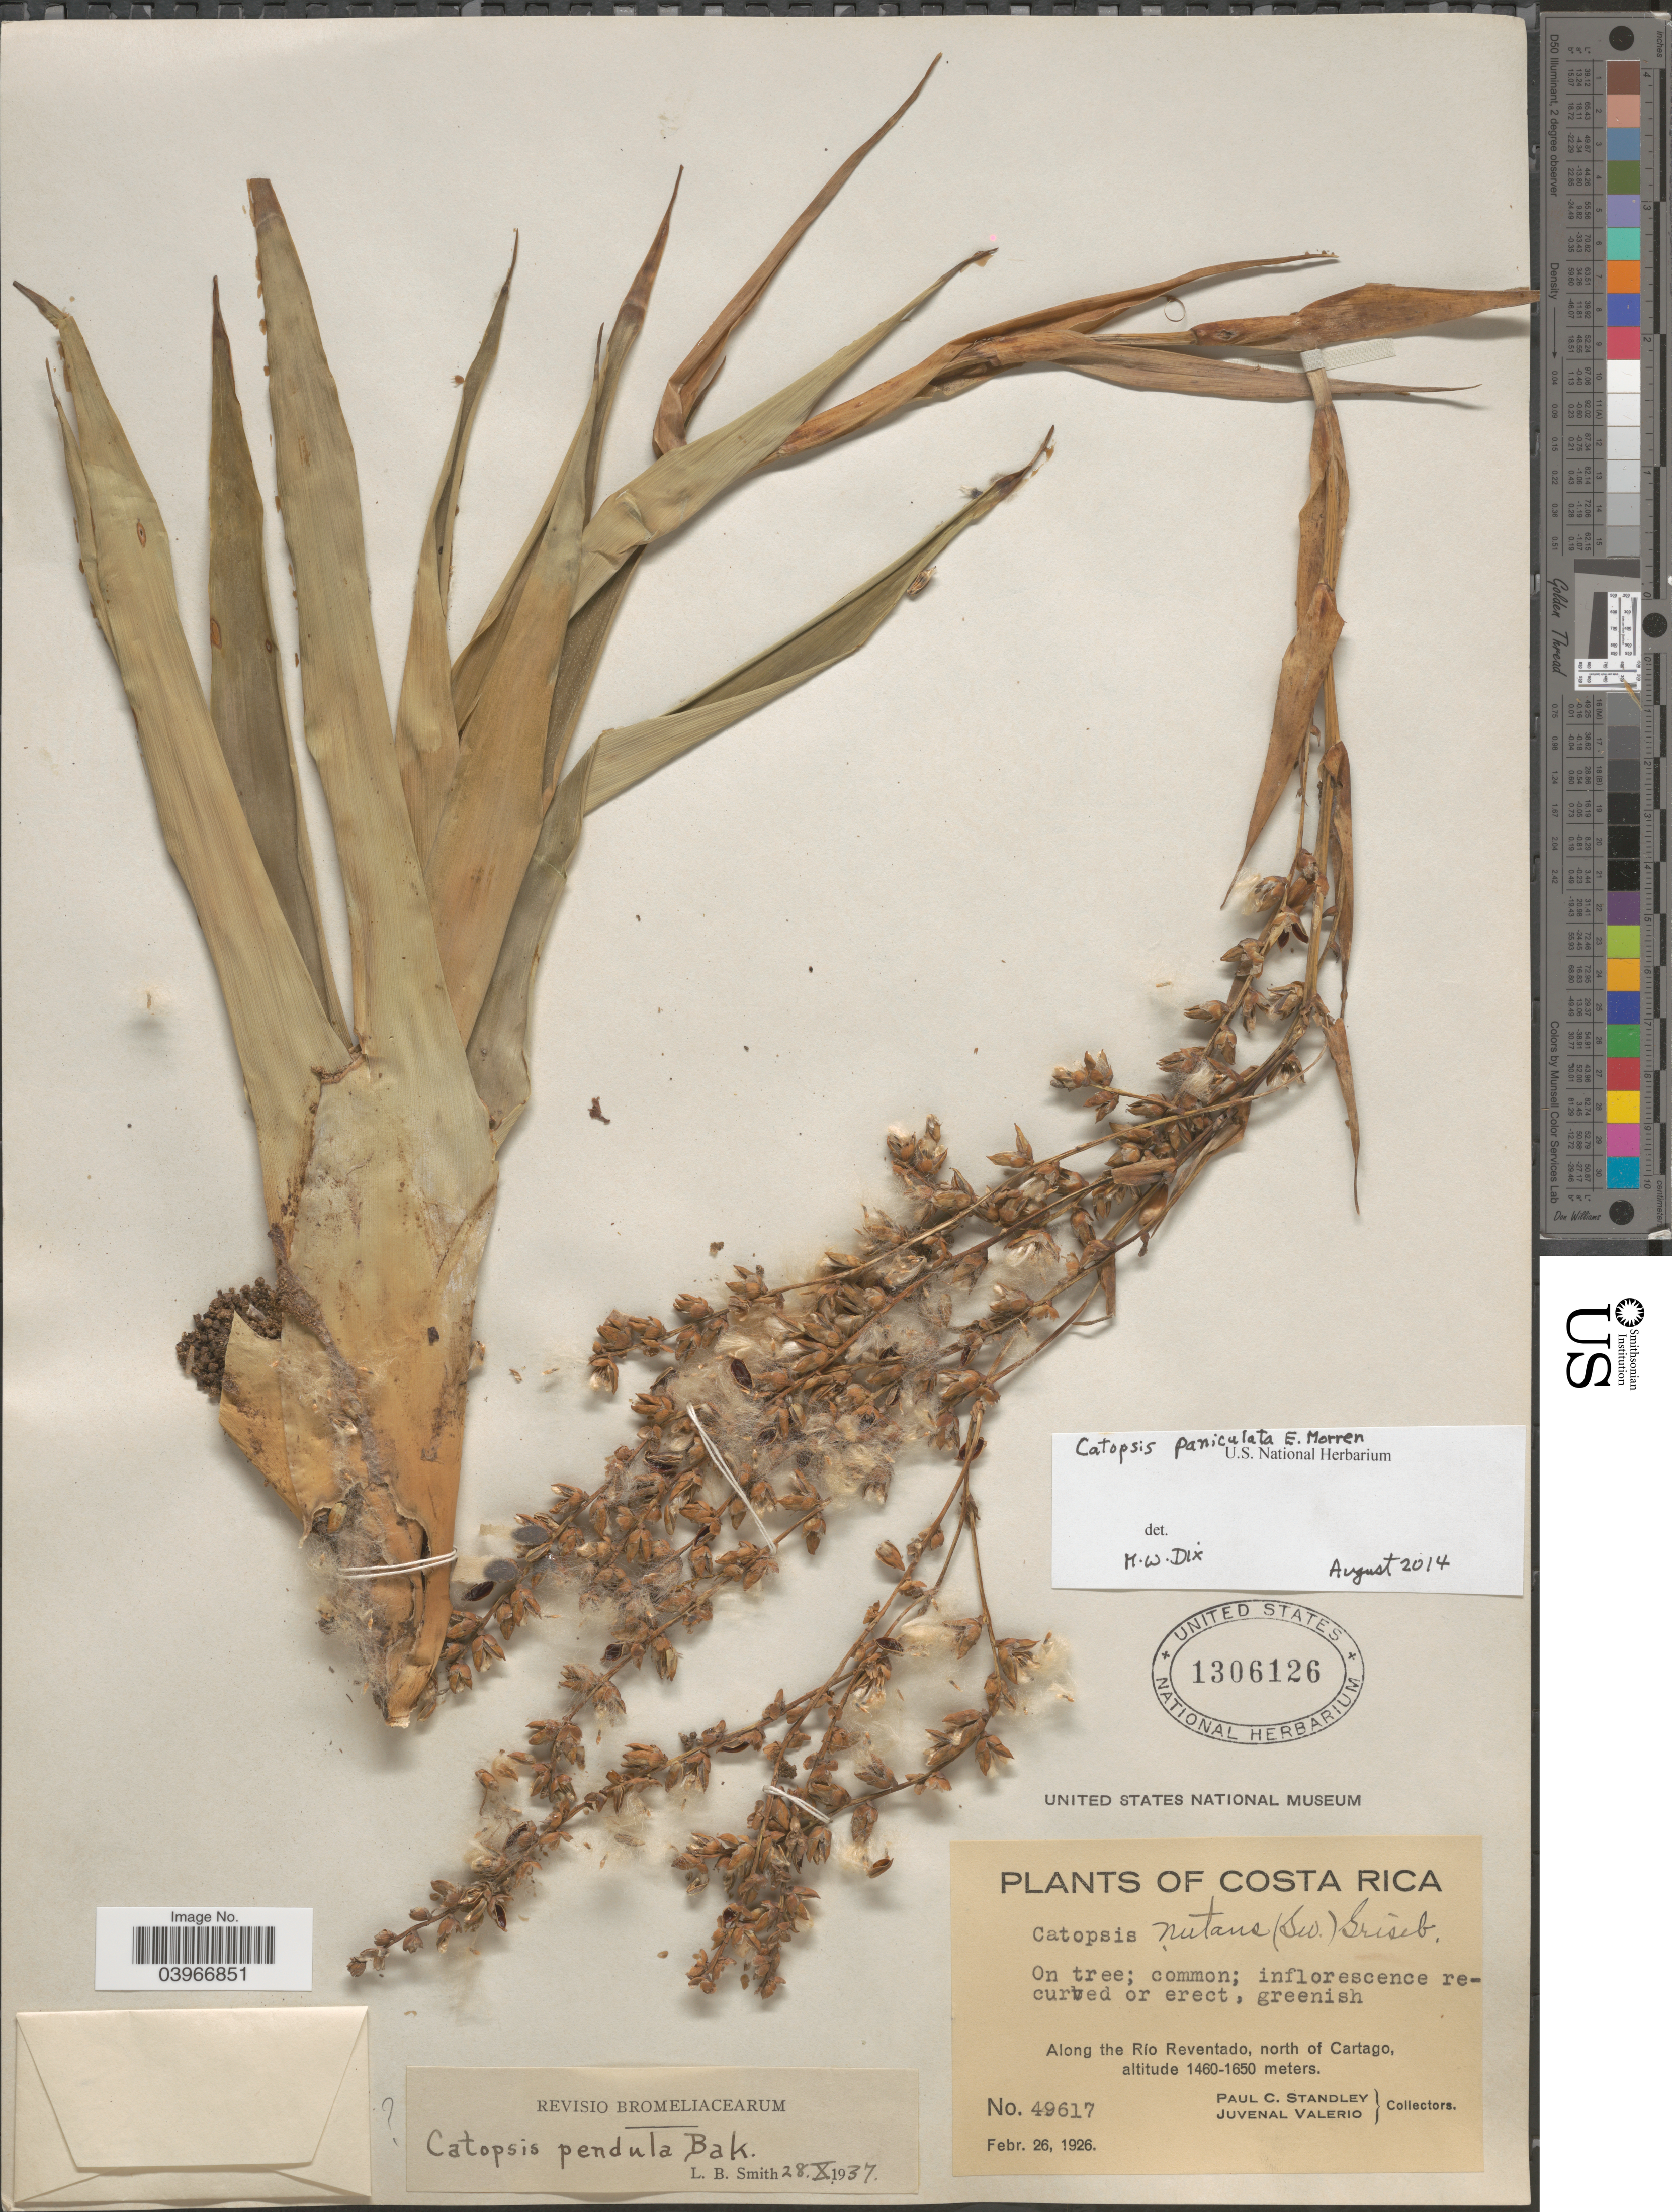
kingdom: Plantae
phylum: Tracheophyta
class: Liliopsida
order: Poales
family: Bromeliaceae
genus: Catopsis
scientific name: Catopsis paniculata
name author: É. Morren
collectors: P. C. Standley & J. Valerio R.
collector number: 49617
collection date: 1926-02-26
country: Costa Rica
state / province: Cartago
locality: Along the Río Reventado, north of Cartago.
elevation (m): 1460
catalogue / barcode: US 1306126